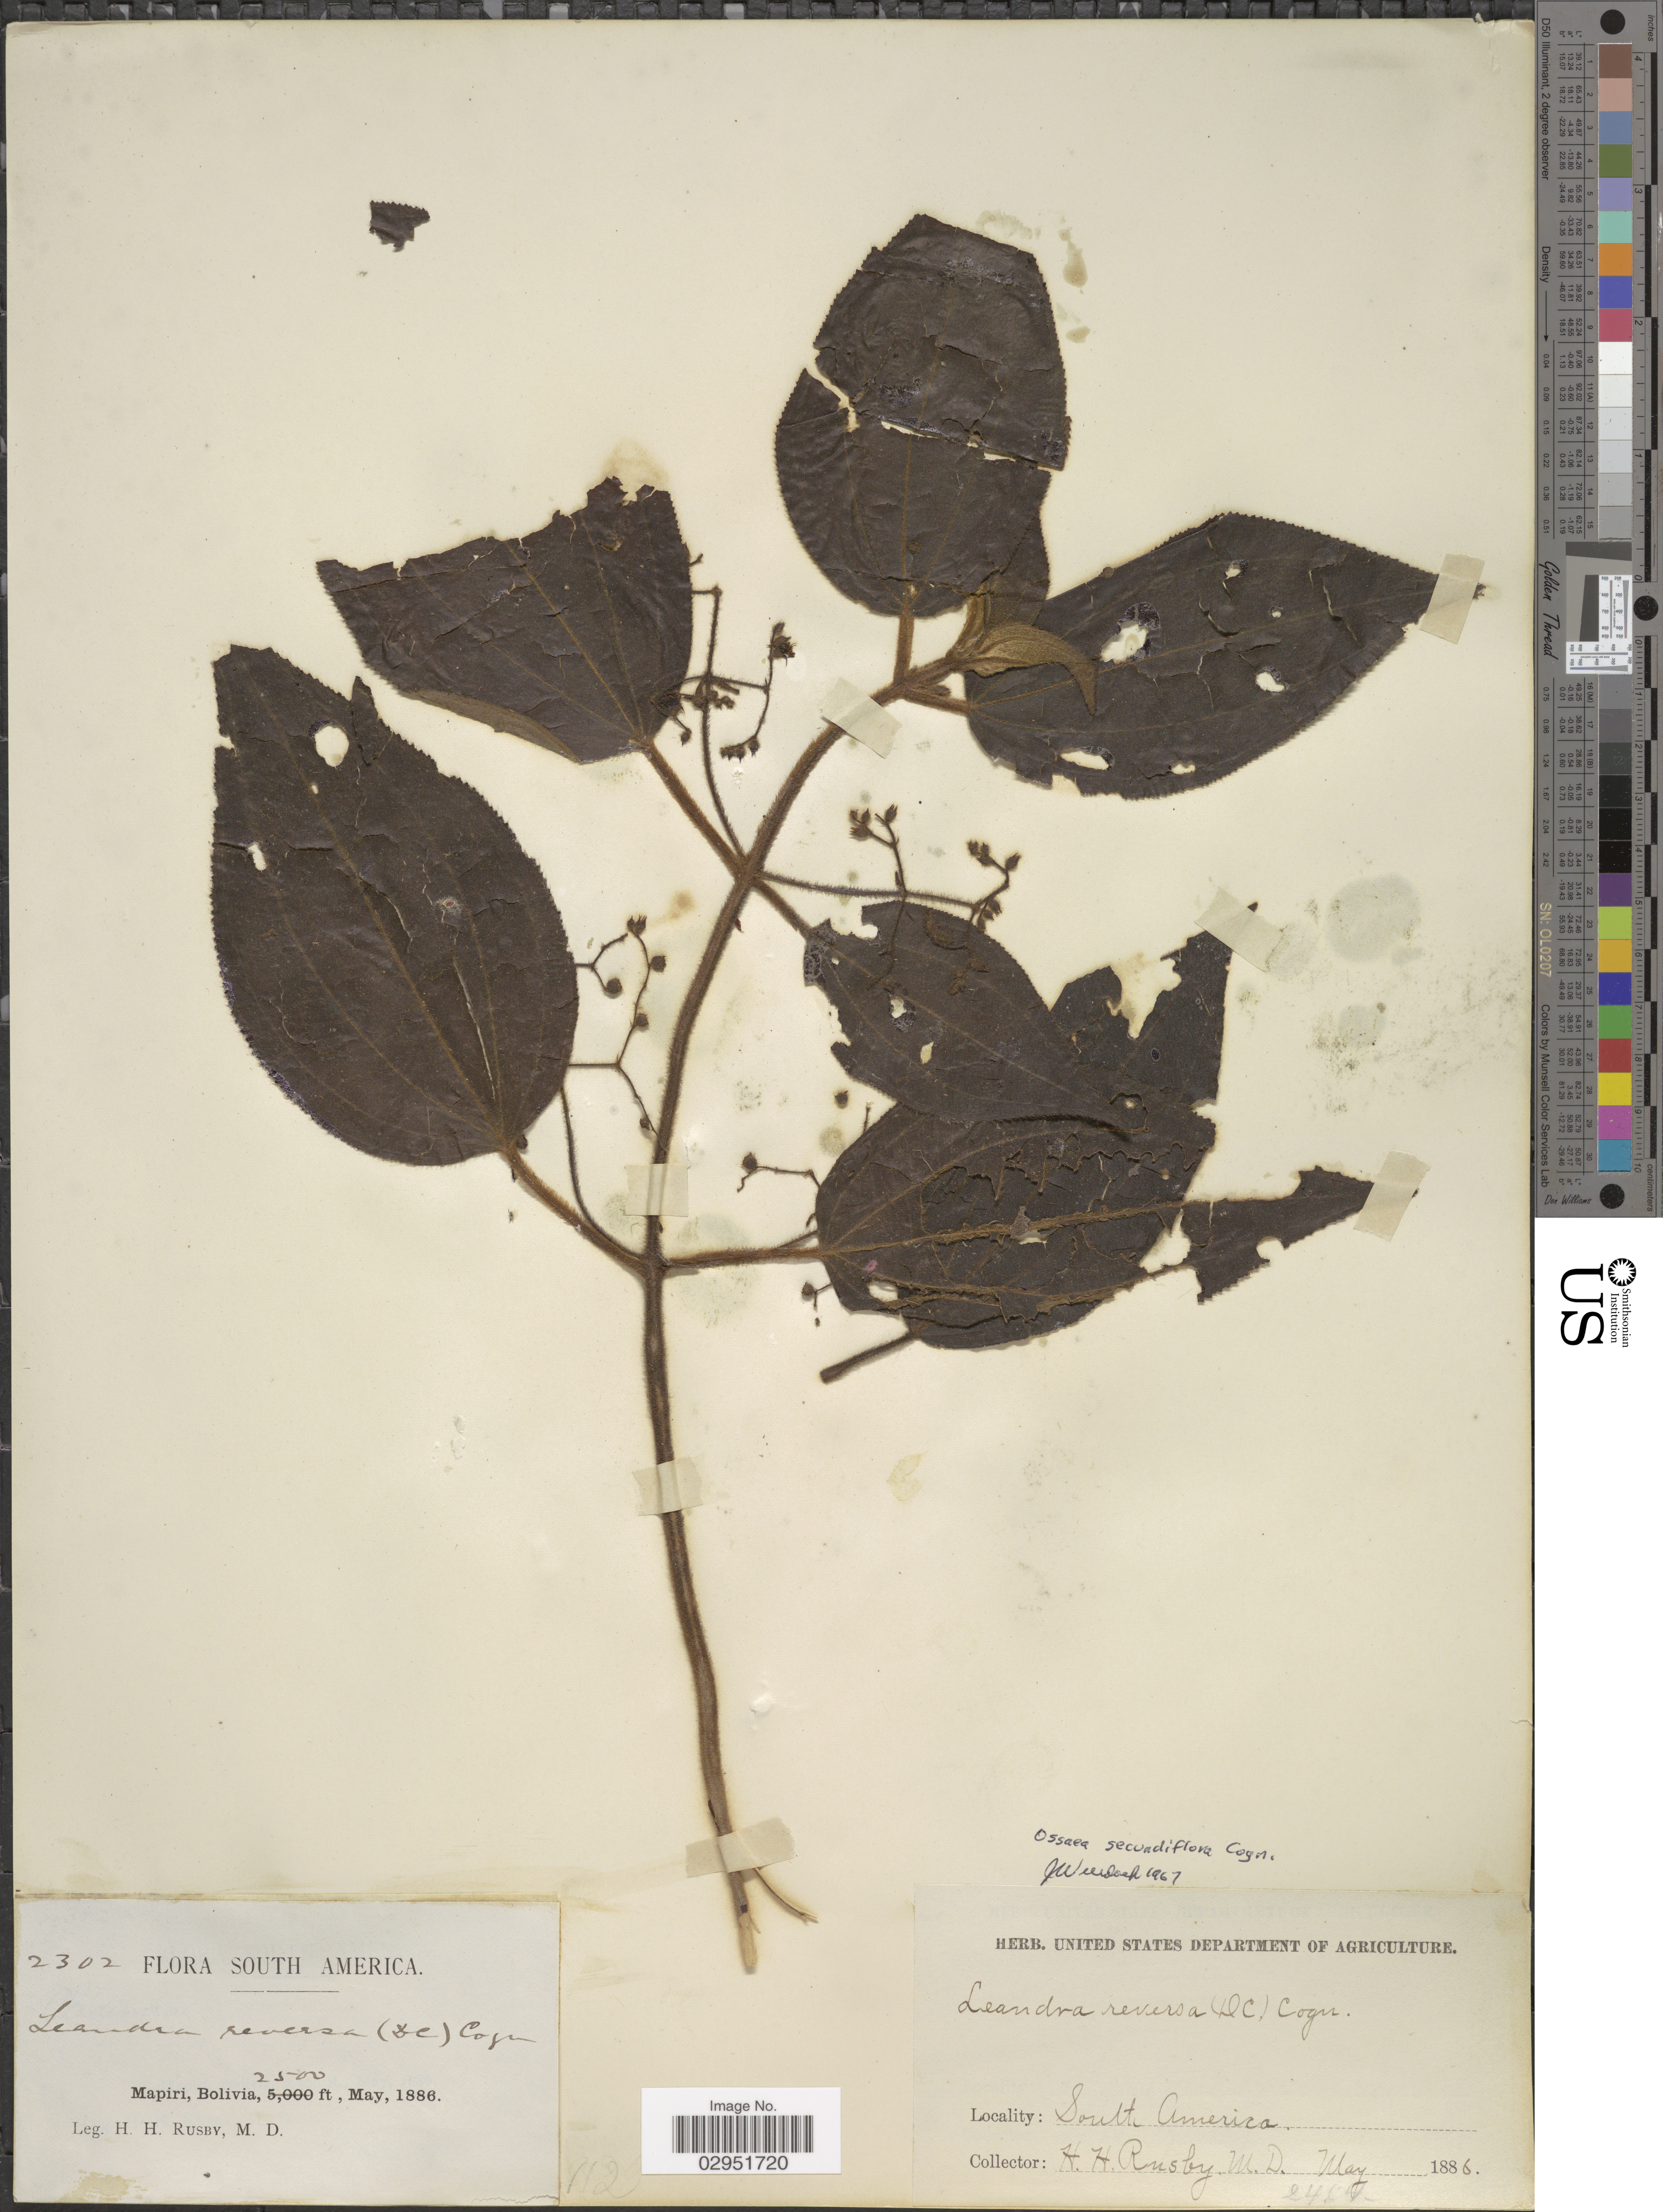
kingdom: Plantae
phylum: Tracheophyta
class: Magnoliopsida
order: Myrtales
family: Melastomataceae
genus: Ossaea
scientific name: Ossaea secundiflora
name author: Cogn.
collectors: H. H. Rusby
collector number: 2302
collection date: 1886-05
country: Bolivia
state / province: La Páz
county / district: Larecaja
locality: Mapiri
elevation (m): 762